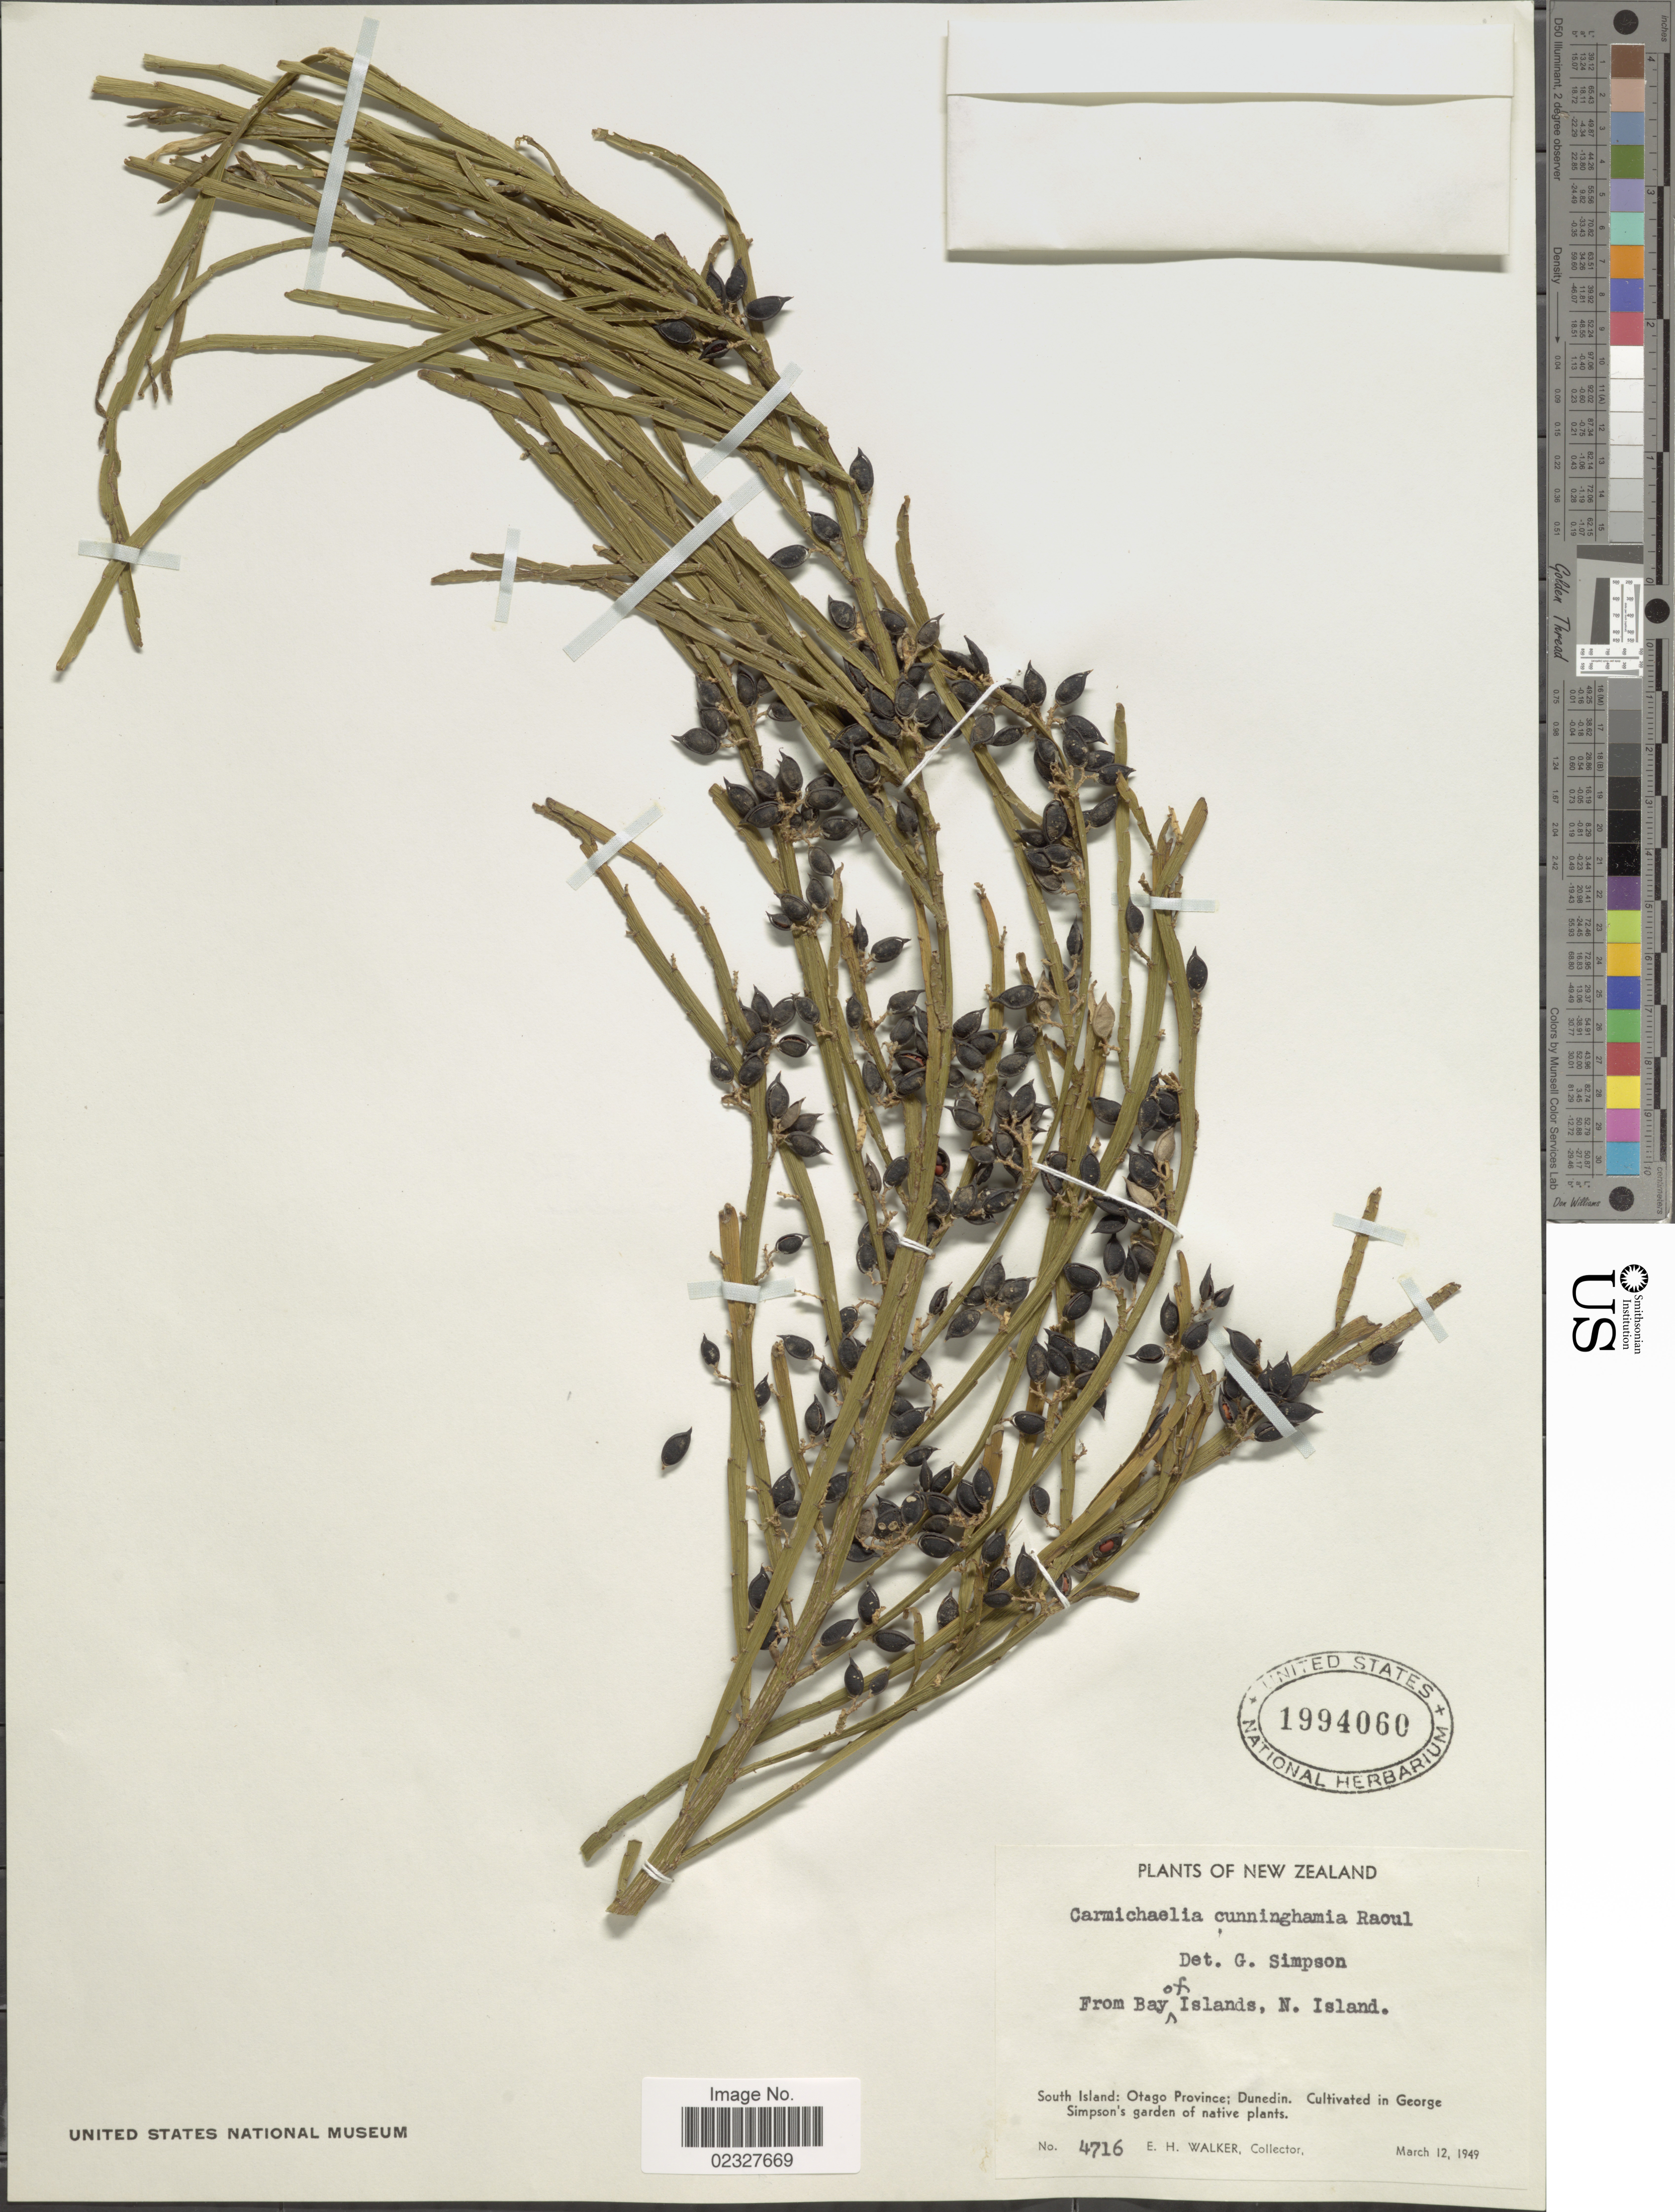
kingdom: Plantae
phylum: Tracheophyta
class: Magnoliopsida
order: Fabales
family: Fabaceae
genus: Carmichaelia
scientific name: Carmichaelia cunninghamii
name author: Raoul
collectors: E. H. Walker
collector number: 4716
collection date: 1949-03-12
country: New Zealand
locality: Bay of Islands, N. Island. New Zealand.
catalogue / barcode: US 1994060